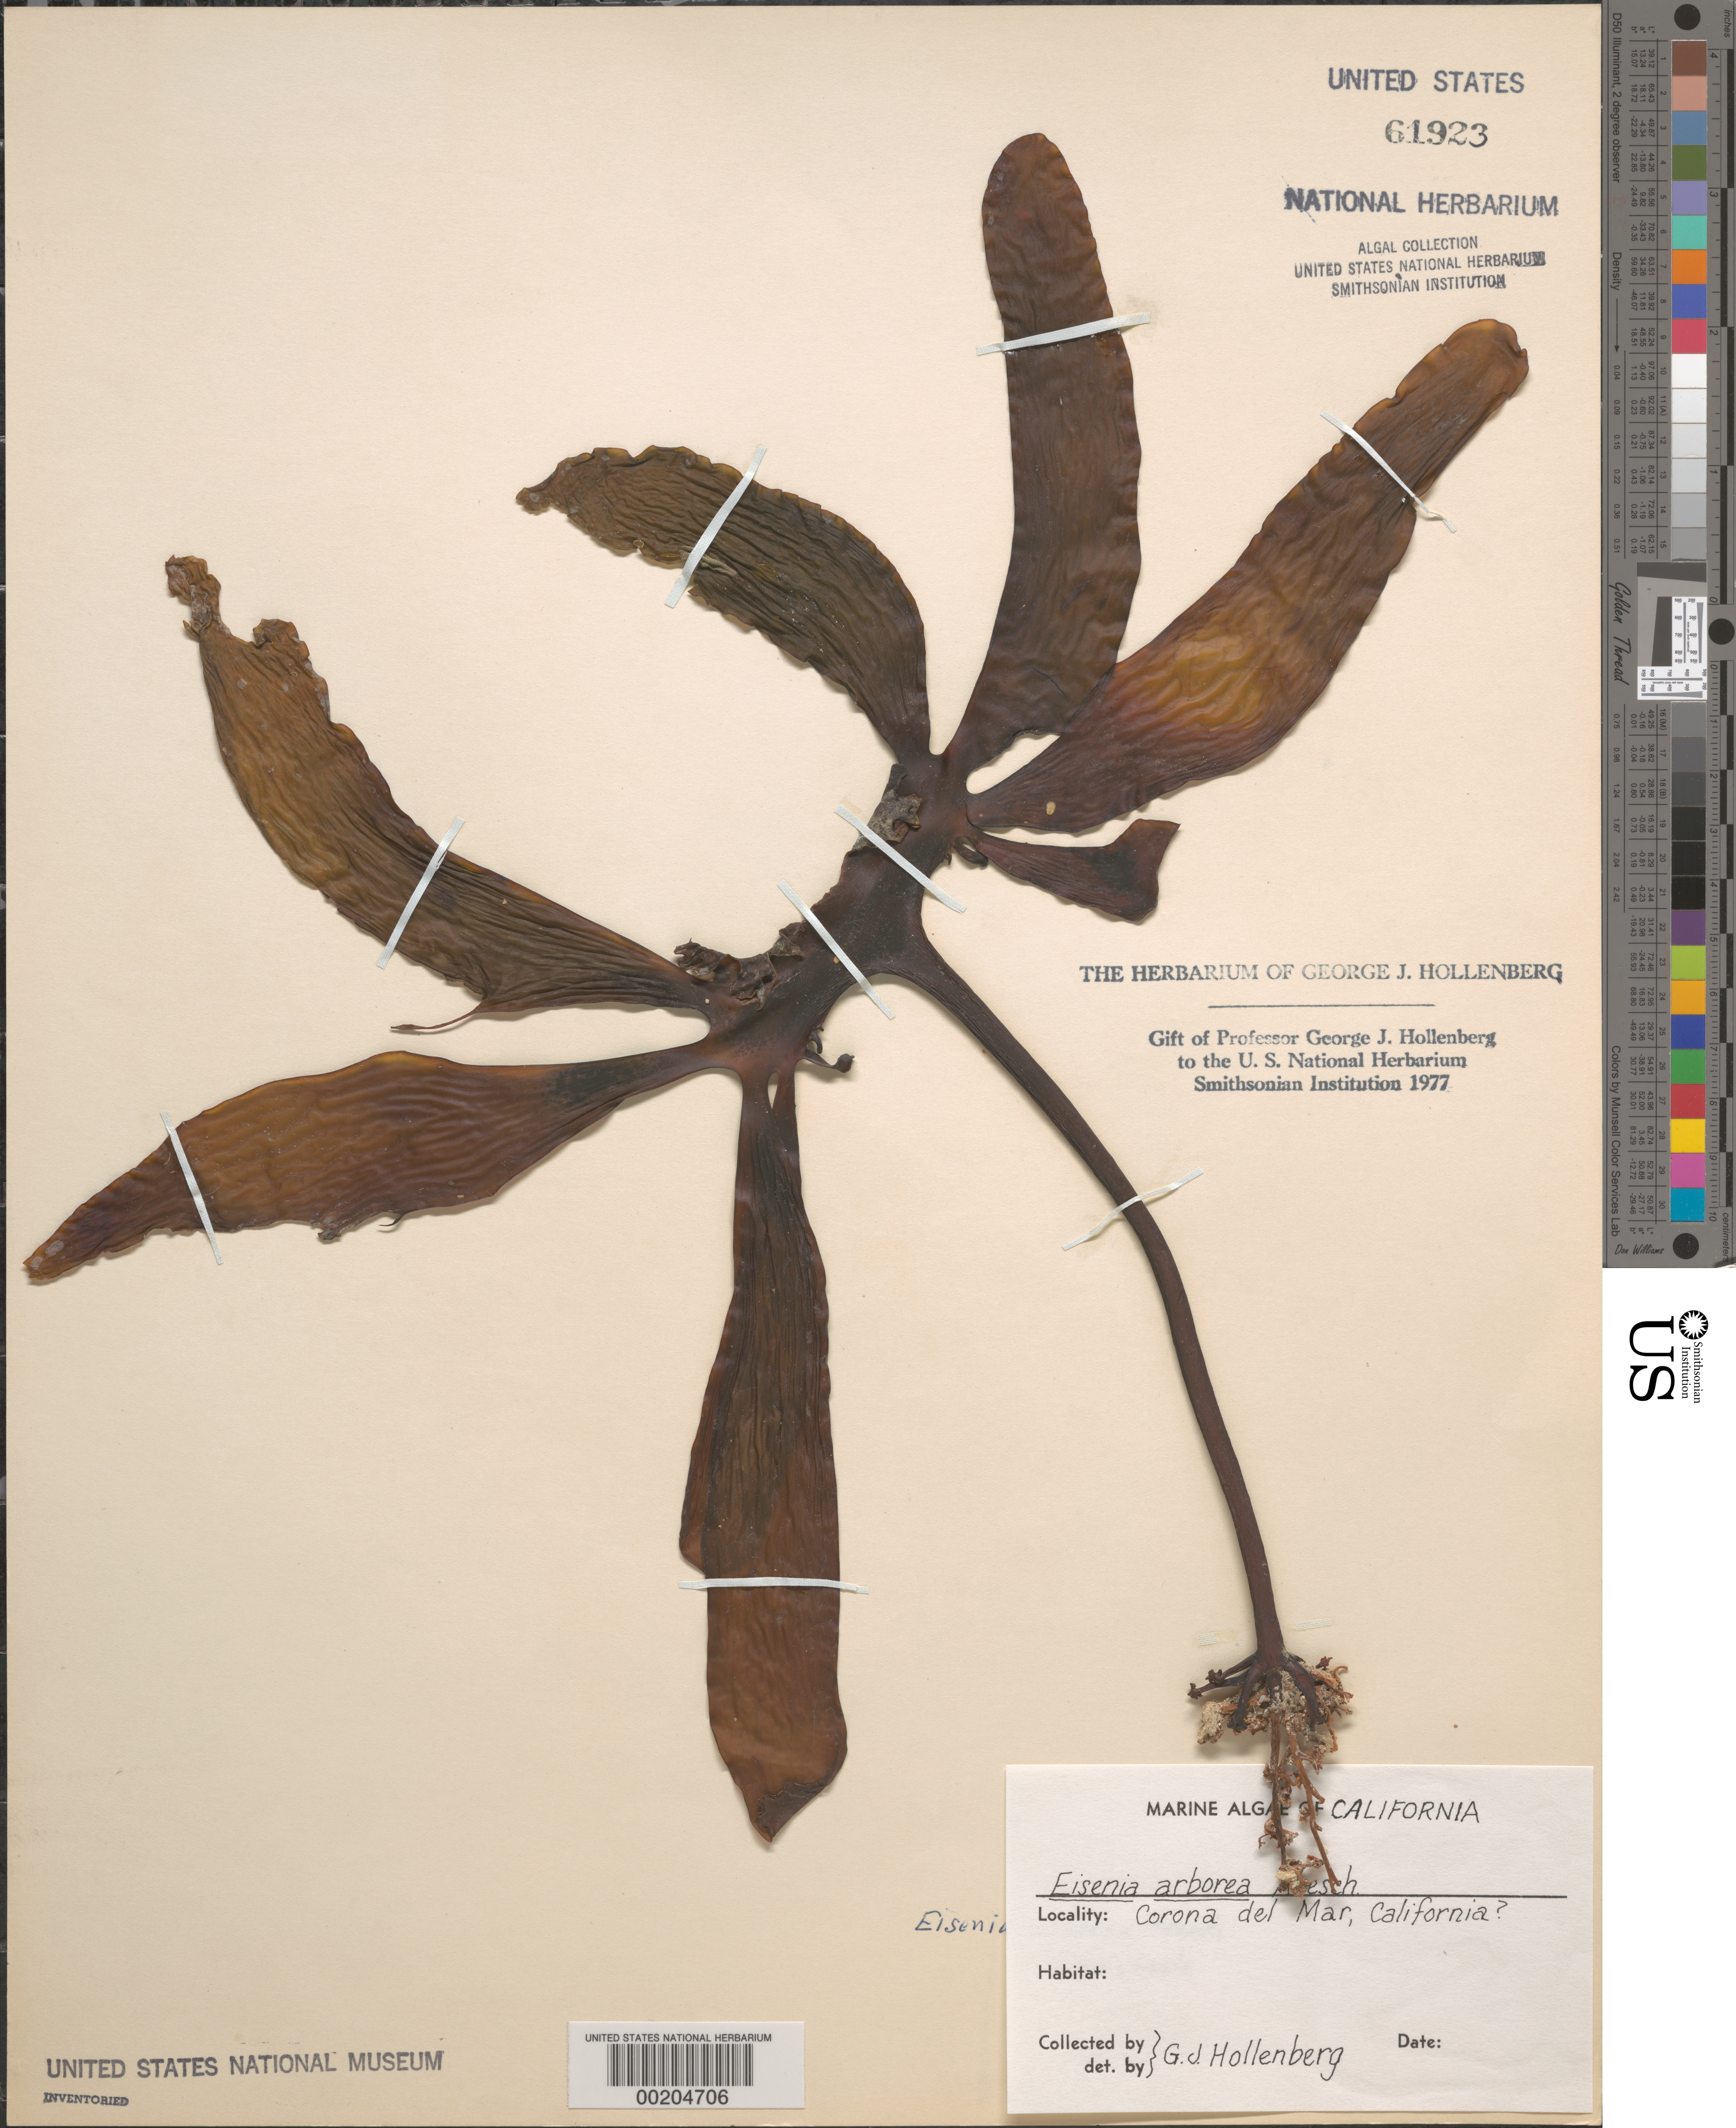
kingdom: Chromista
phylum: Ochrophyta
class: Phaeophyceae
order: Laminariales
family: Lessoniaceae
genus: Eisenia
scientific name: Eisenia arborea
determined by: Hollenberg, George J.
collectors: G. Hollenberg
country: United States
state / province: California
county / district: Orange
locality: Corona del Mar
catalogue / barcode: US 61923